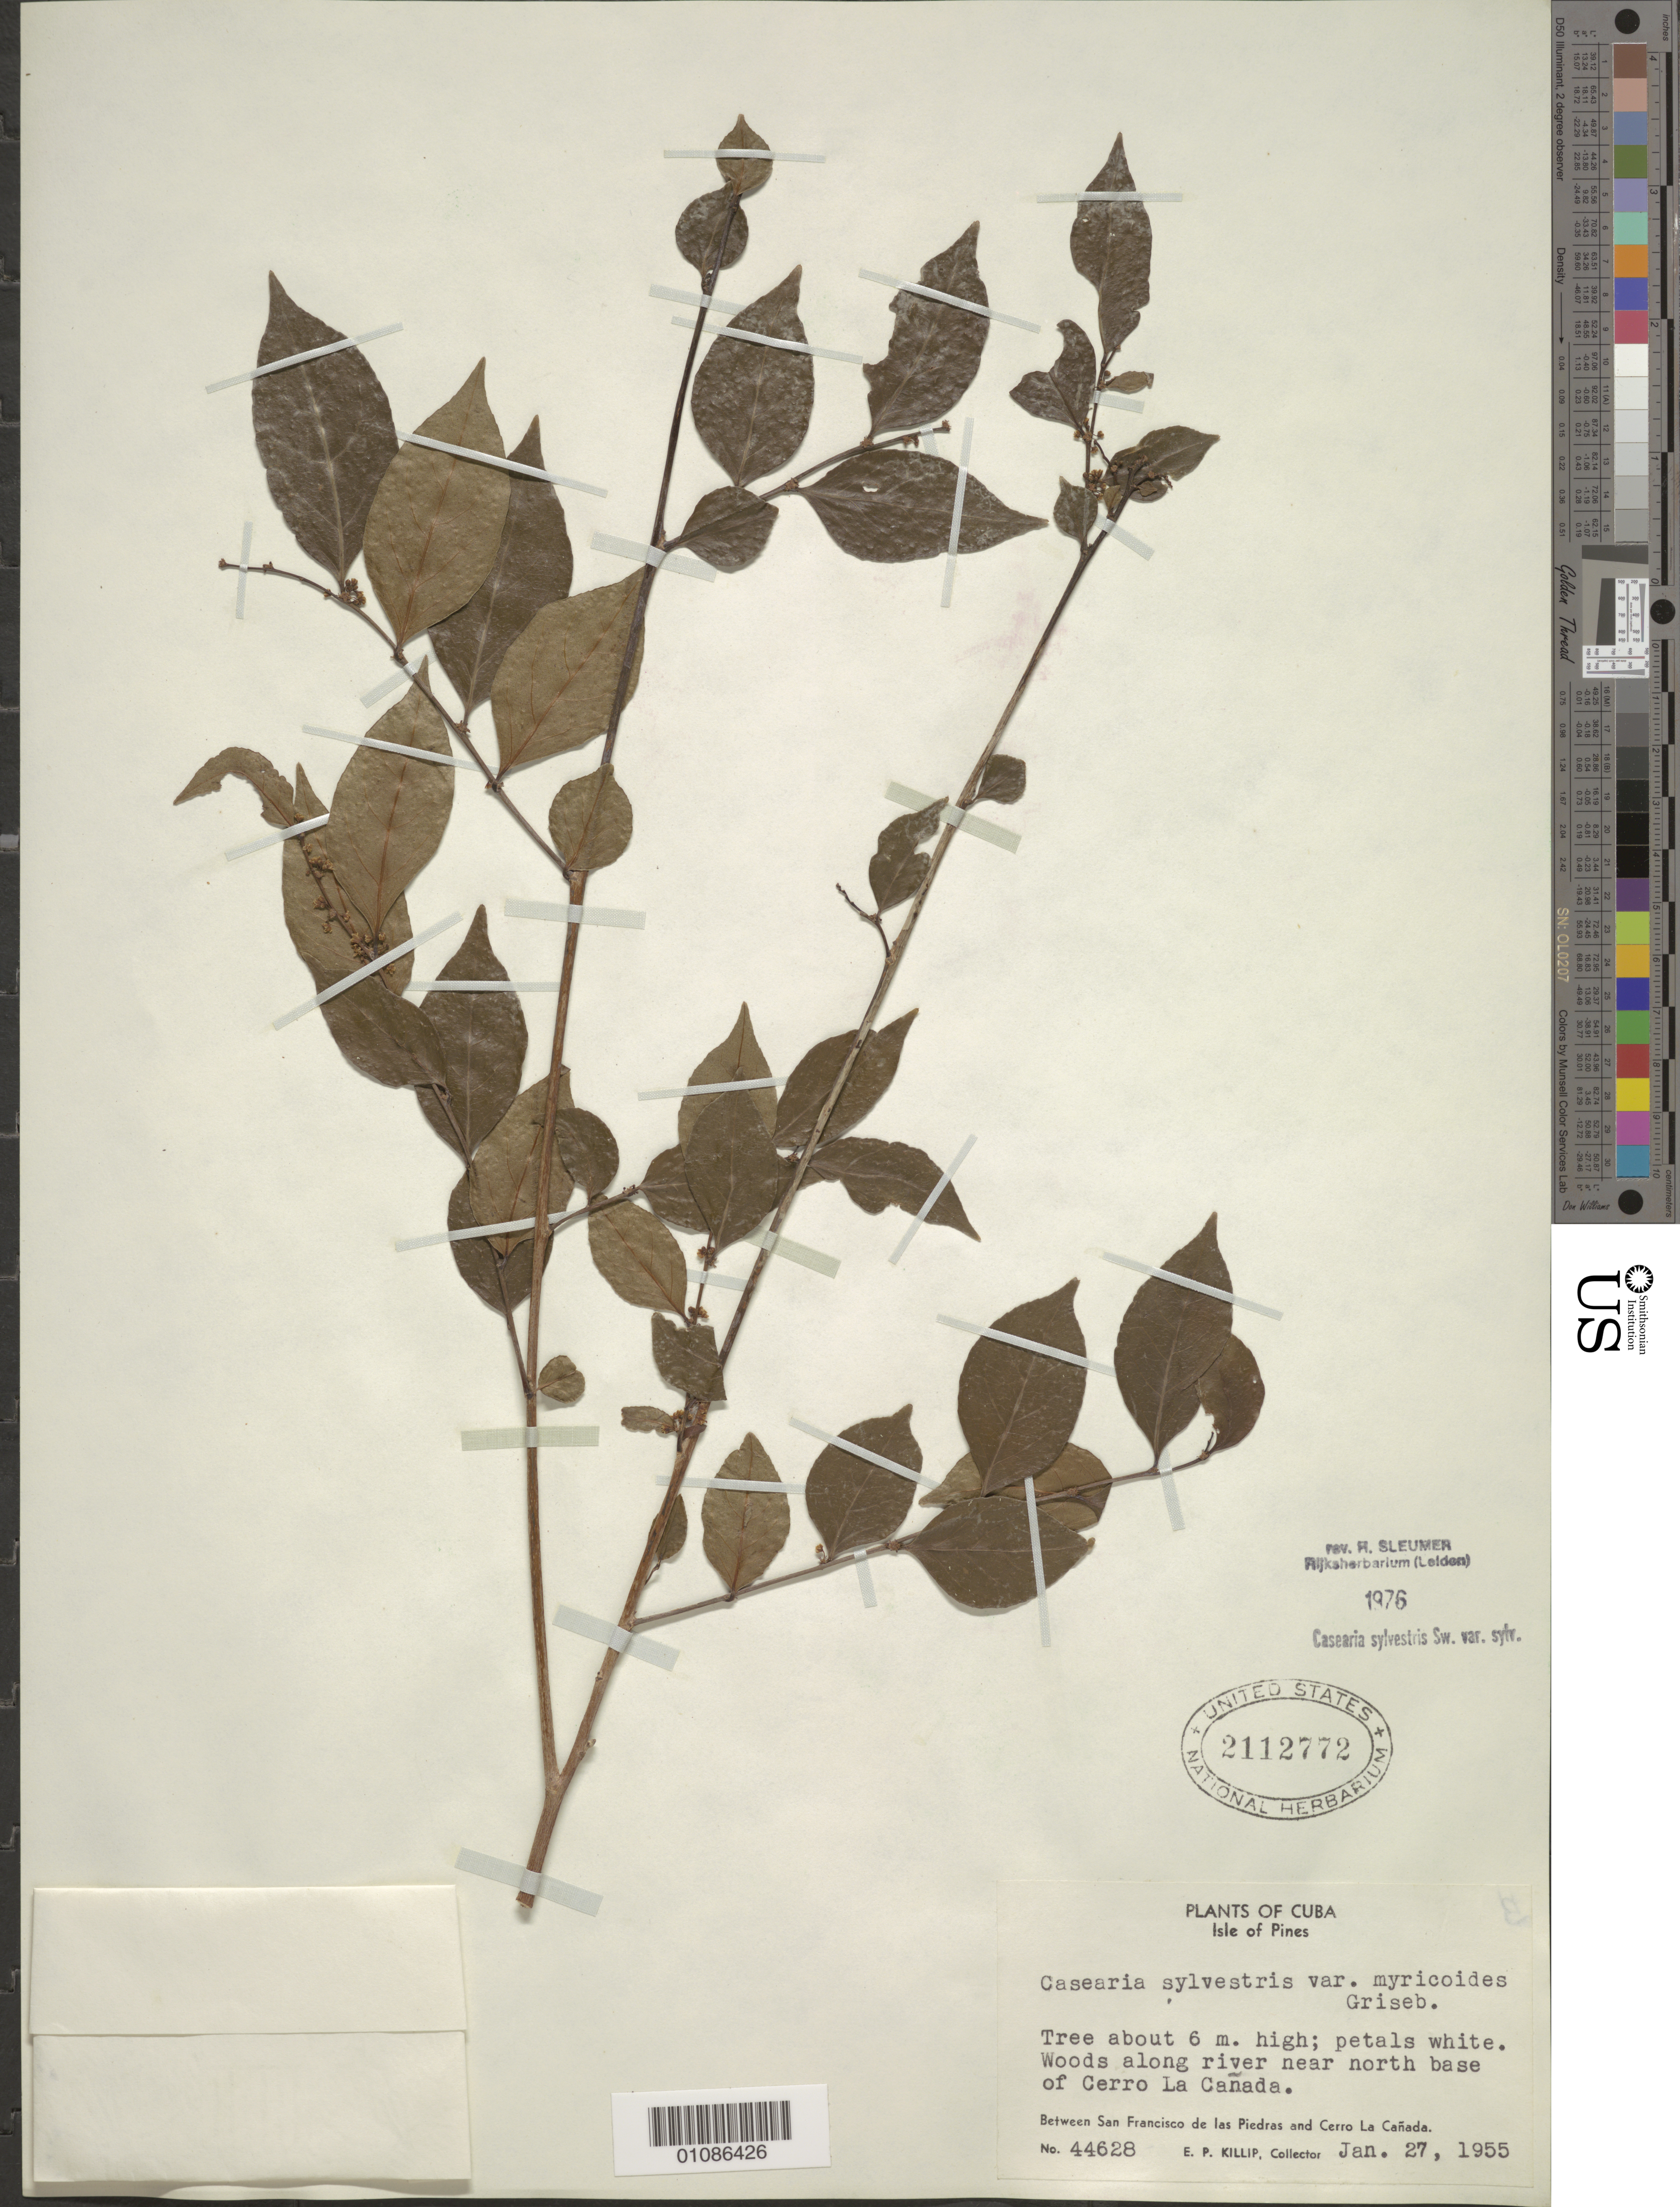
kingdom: Plantae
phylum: Tracheophyta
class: Magnoliopsida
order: Malpighiales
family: Salicaceae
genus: Casearia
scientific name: Casearia sylvestris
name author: Sw.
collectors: E. P. Killip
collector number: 44628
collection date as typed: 27 Jan 1955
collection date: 1955-01-27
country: Cuba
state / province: Isla de La Juventud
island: Isla de la Juventud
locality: Isle of Pines, between San Francisco de las Piedras and Cerro La Canada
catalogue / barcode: US 2112772